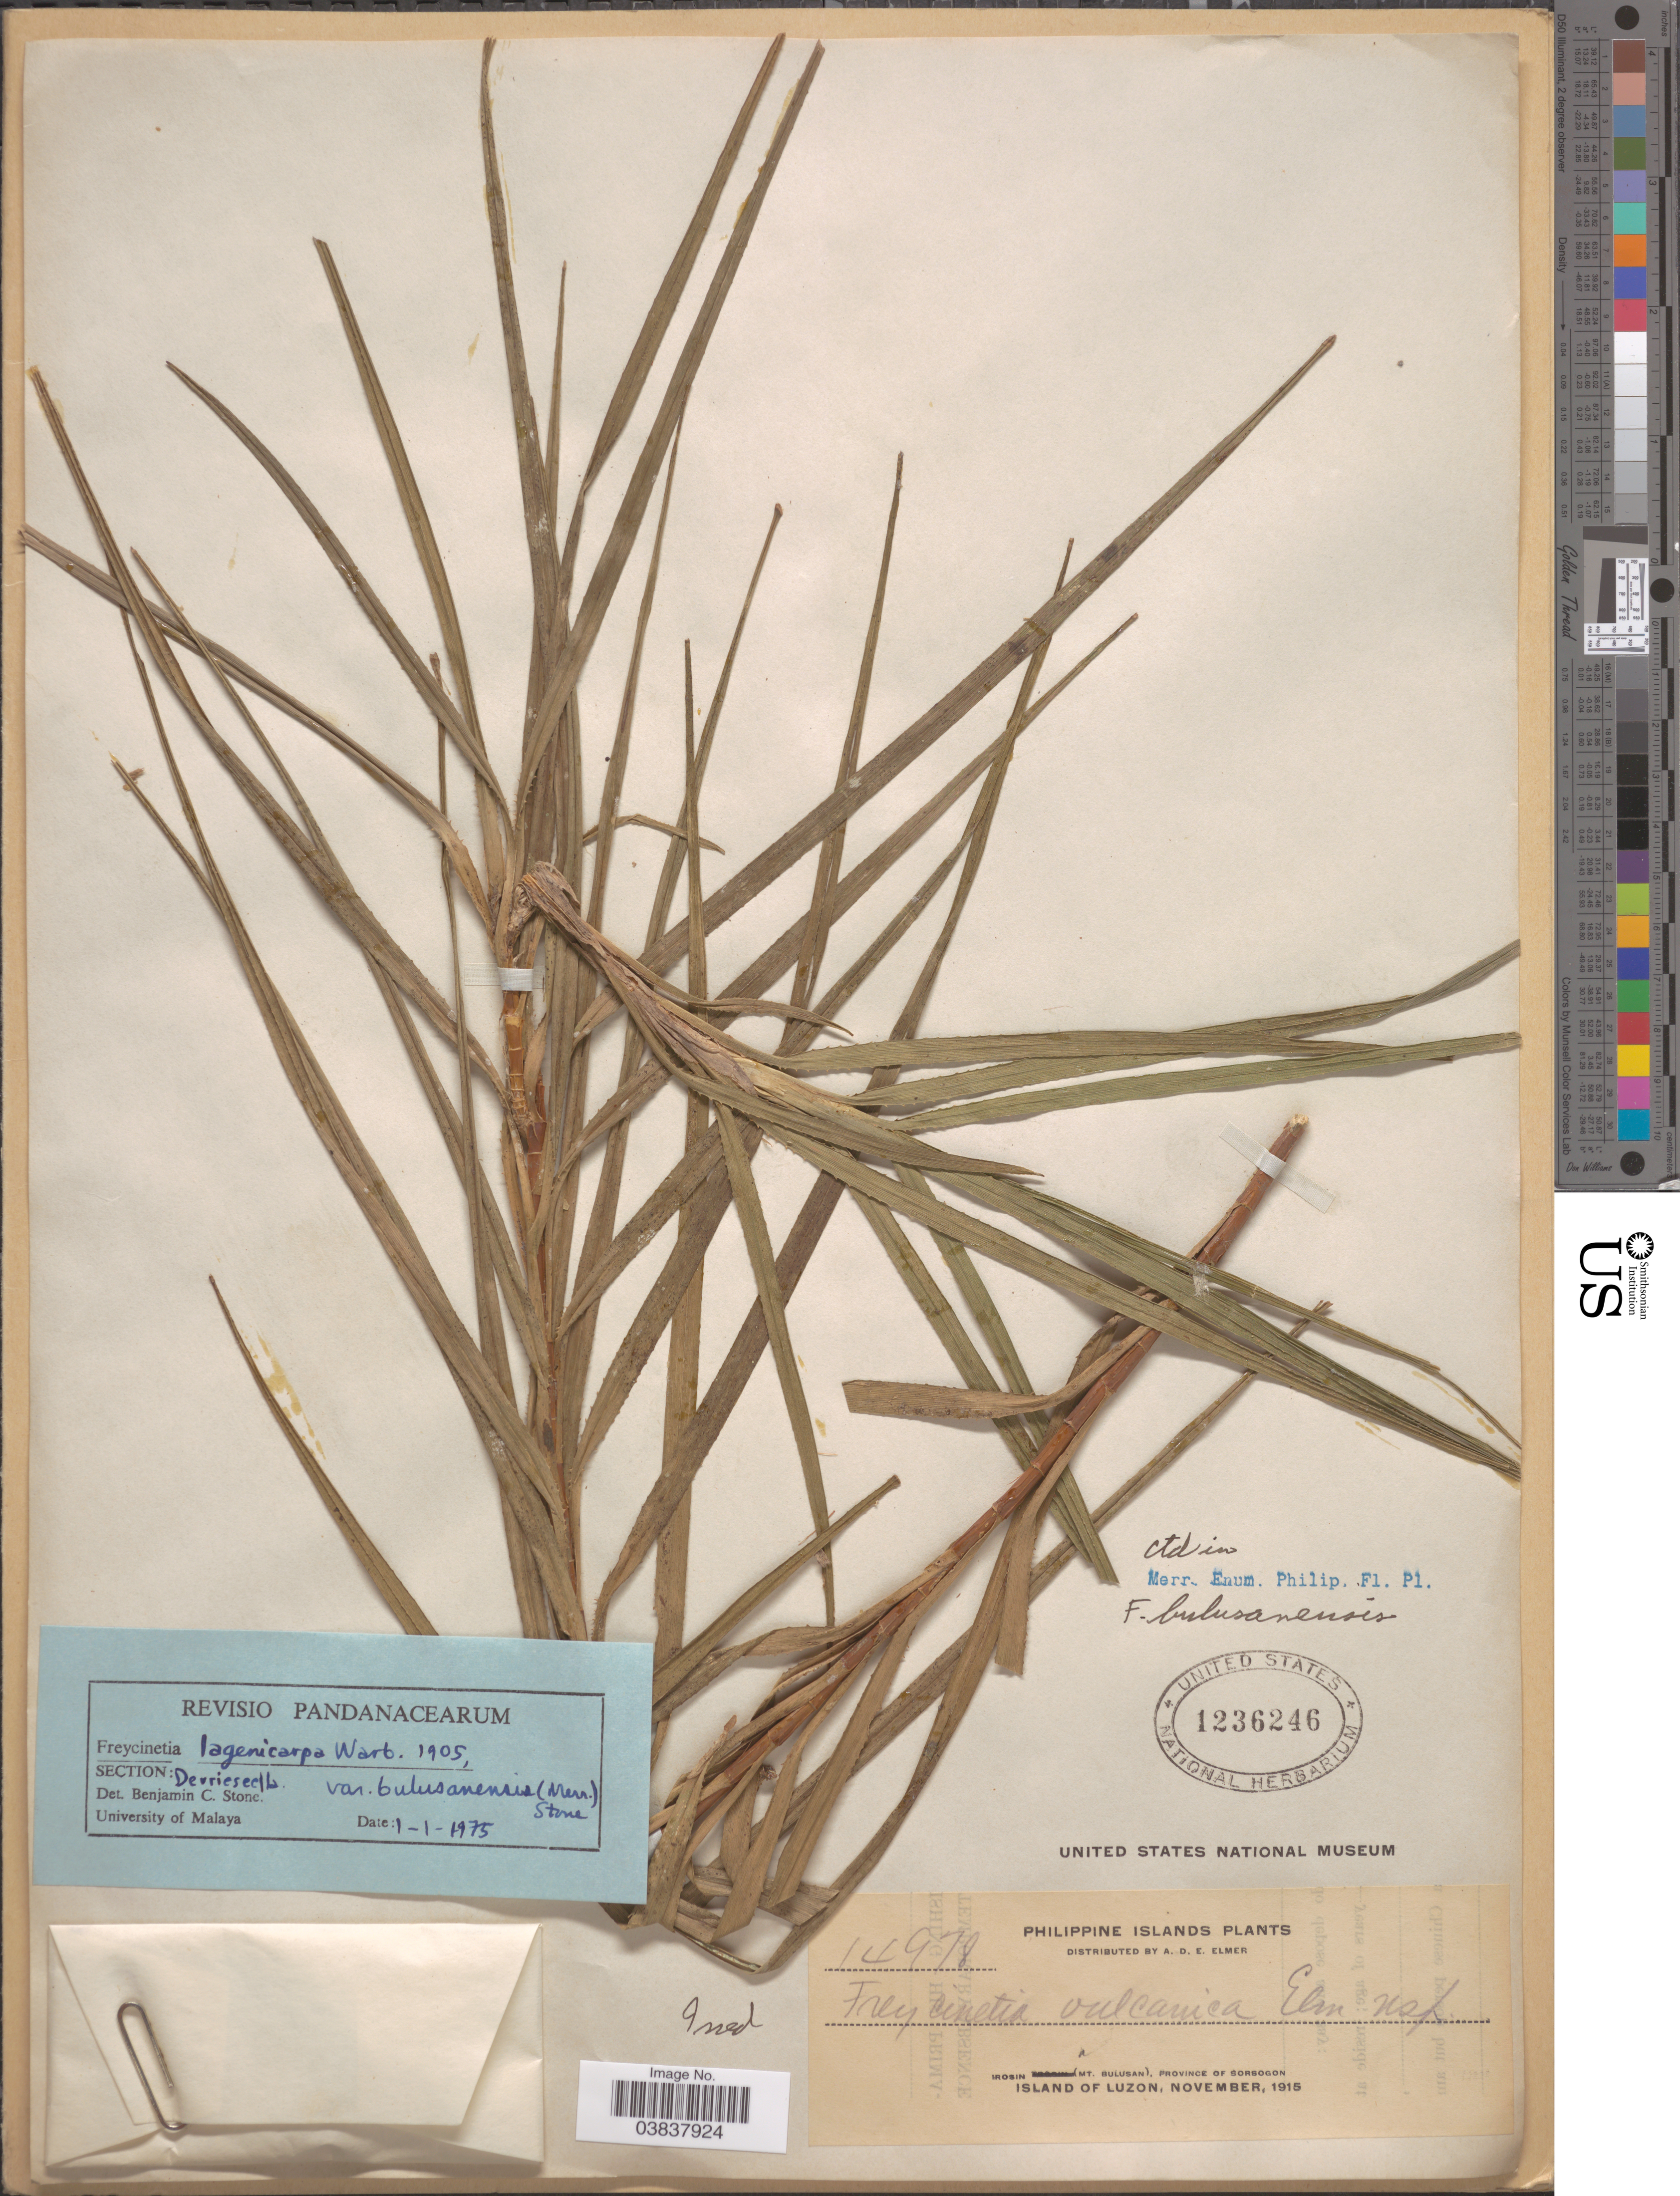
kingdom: Plantae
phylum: Tracheophyta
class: Liliopsida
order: Pandanales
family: Pandanaceae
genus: Freycinetia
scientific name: Freycinetia lagenicarpa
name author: Warb.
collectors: A. D. E. Elmer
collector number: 14978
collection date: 1915-11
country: Philippines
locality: Irosin (Mt. Bulusan), Province of Sorsogon. Island of Luzon.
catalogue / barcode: US 1236246